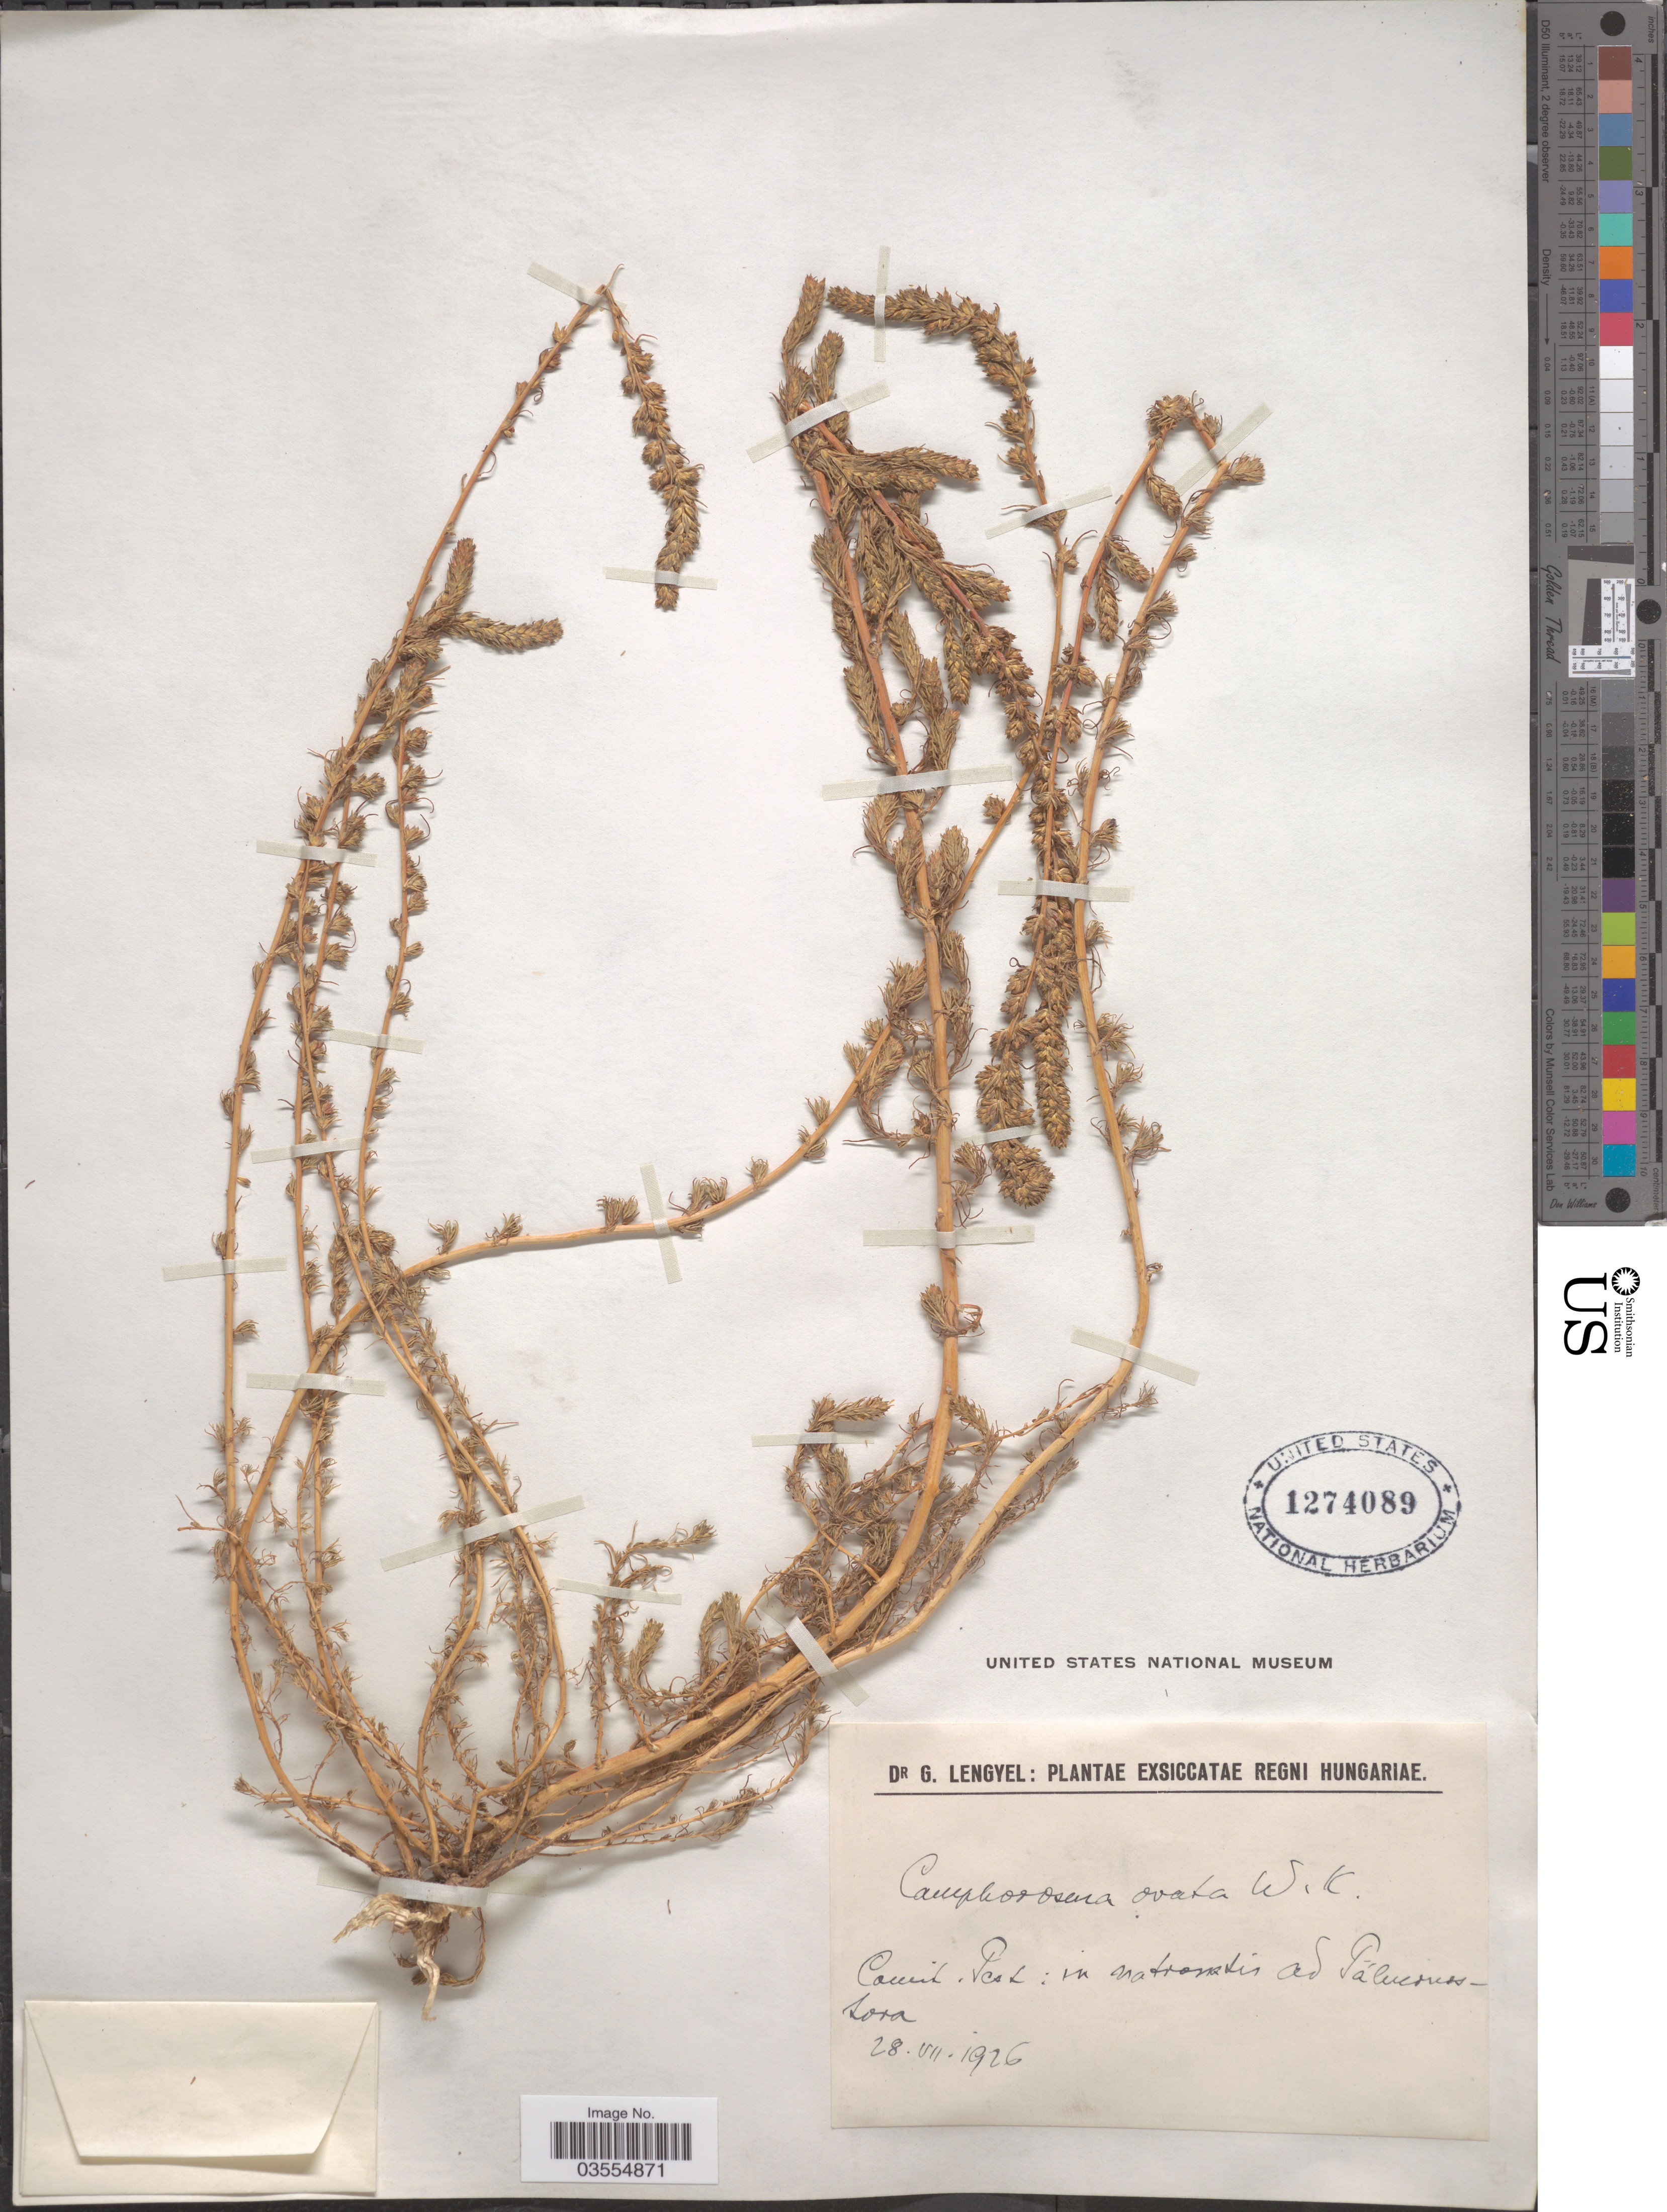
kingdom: Plantae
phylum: Tracheophyta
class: Magnoliopsida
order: Caryophyllales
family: Amaranthaceae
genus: Camphorosma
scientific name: Camphorosma ovata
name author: Waldst. & Kit.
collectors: G. Lengyel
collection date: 1926-07-28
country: Hungary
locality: Regni Hungariæ. Caucit. Perst: in natronatis ad Paluversussora. [interpreted]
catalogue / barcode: US 1274089